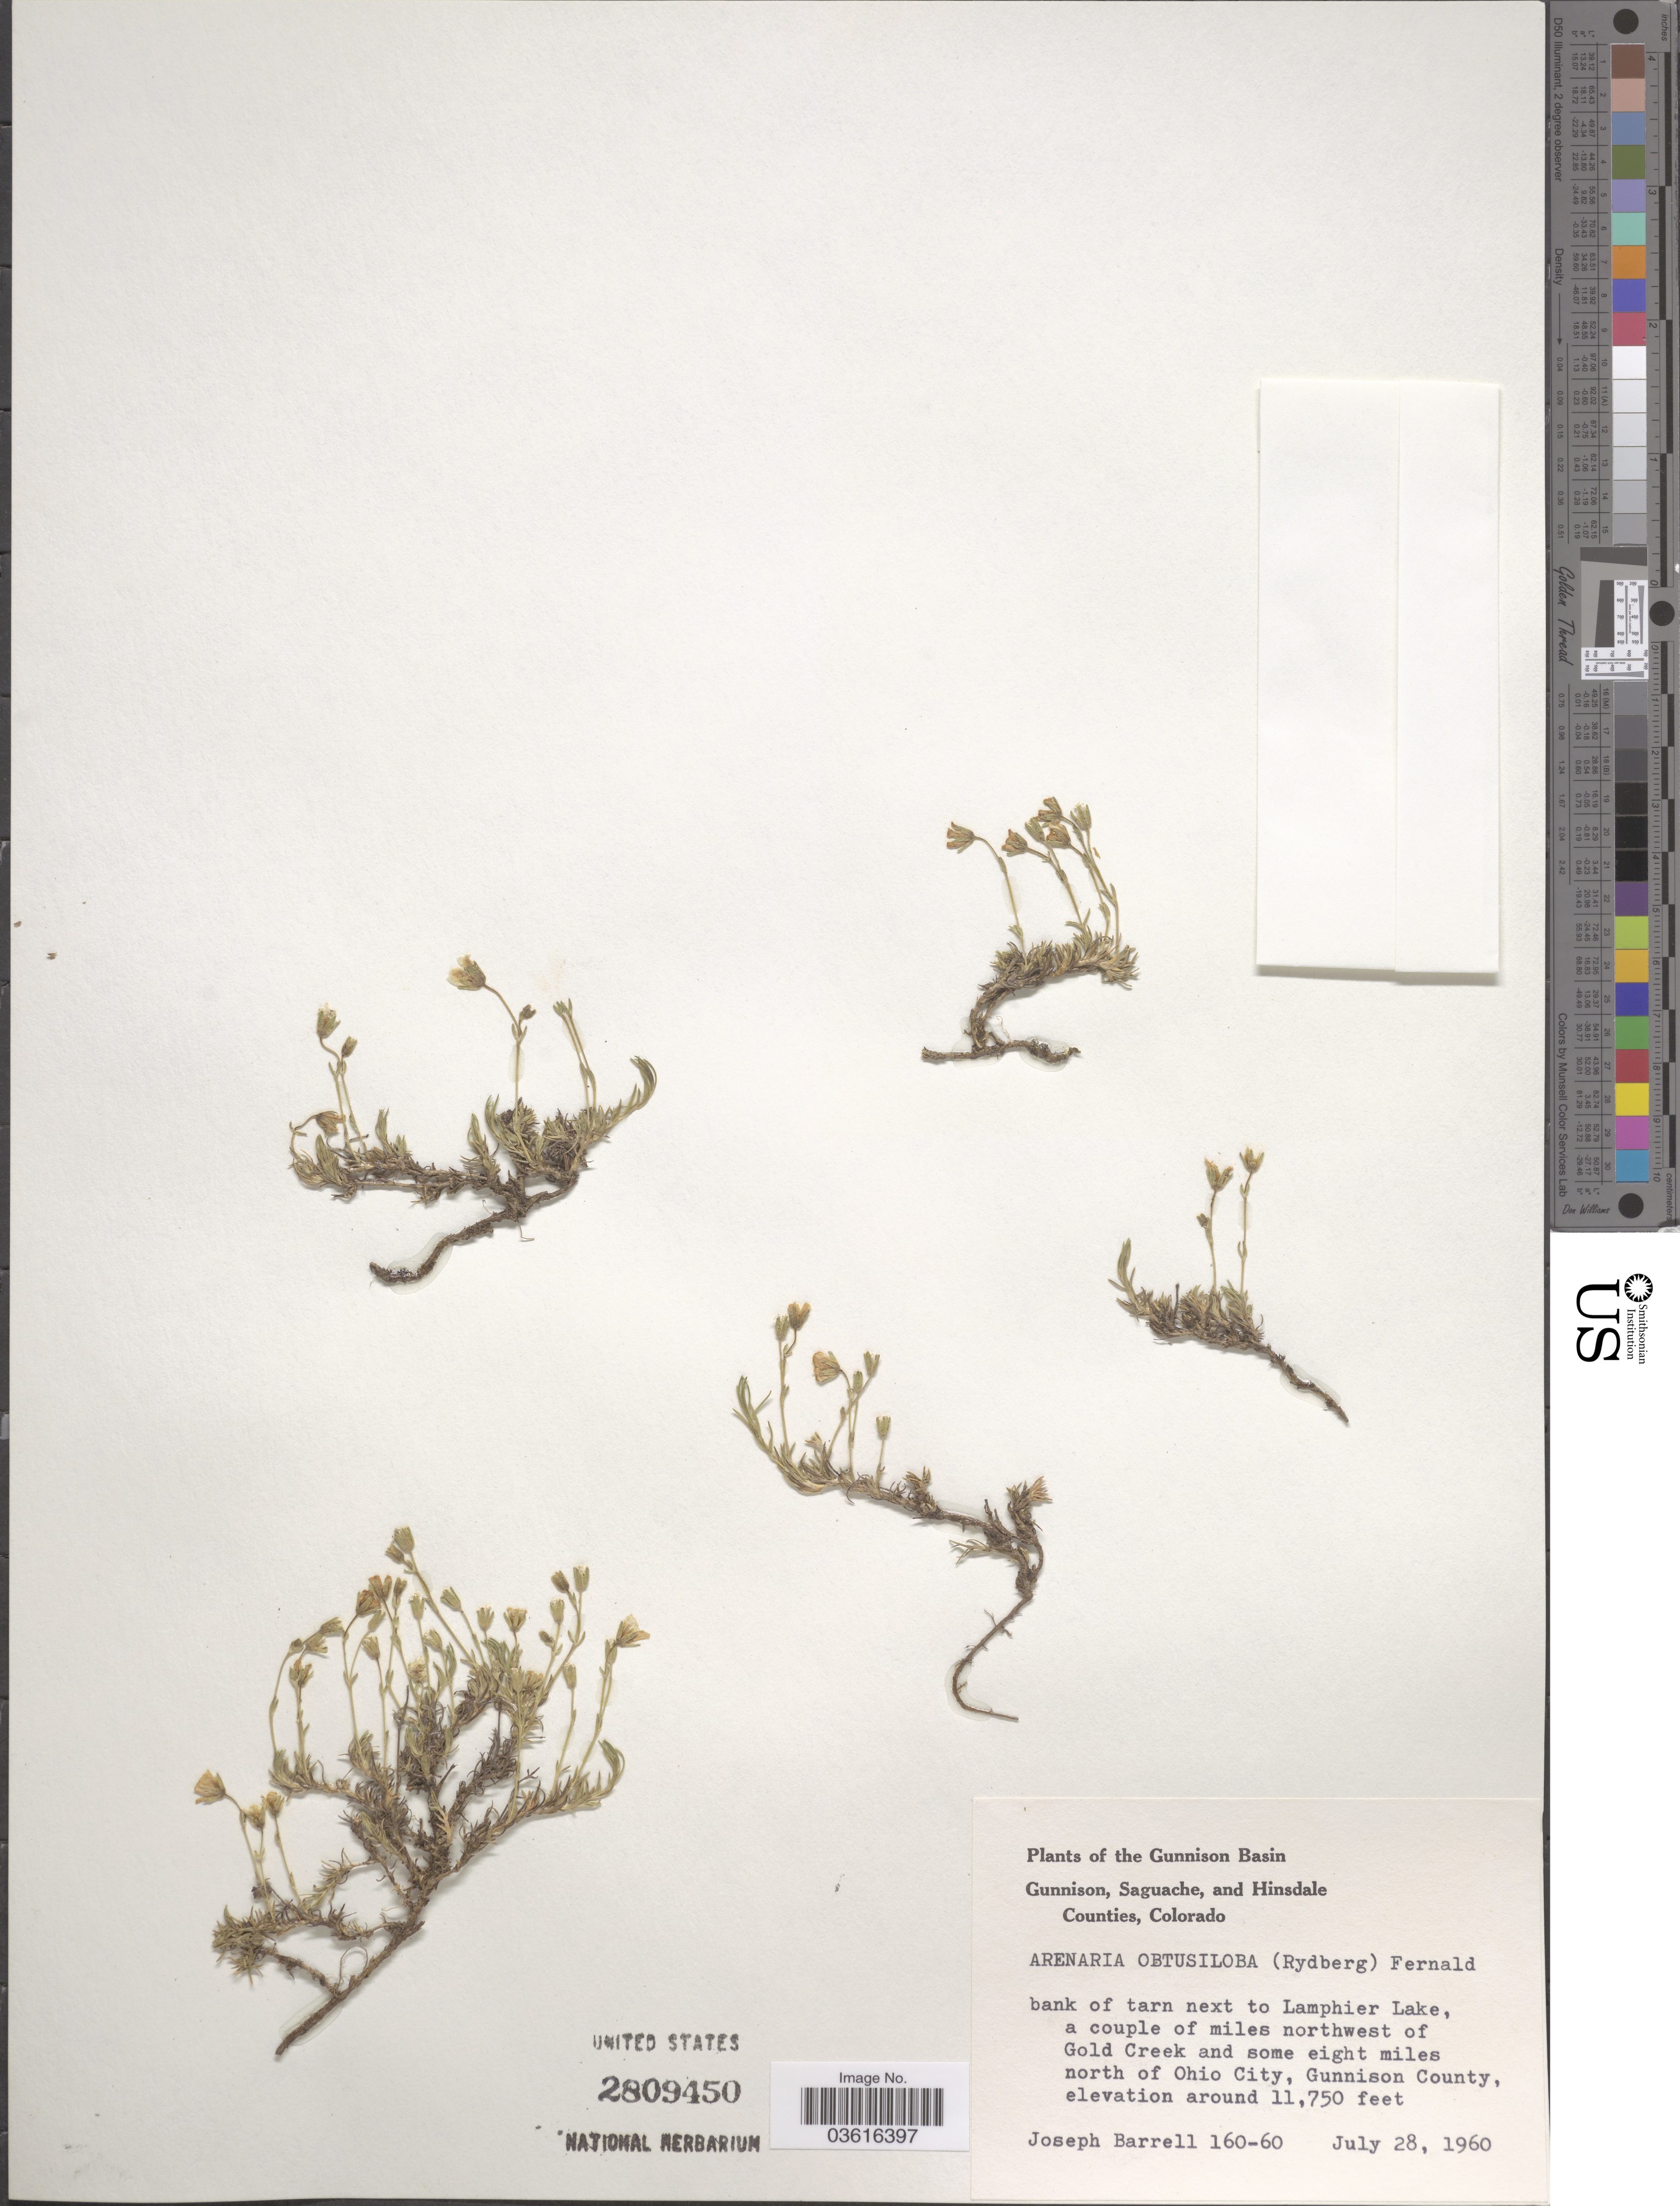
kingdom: Plantae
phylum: Tracheophyta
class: Magnoliopsida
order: Caryophyllales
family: Caryophyllaceae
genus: Cherleria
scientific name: Cherleria obtusiloba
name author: (Rydb.) A.J. Moore & Dillenb.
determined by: Strong, M. T., (US), Smithsonian Institution - National Museum of Natural History (UNITED STATES)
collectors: J. Barrell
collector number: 160-60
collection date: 1960-07-28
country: United States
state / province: Colorado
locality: Gunnison Basin. Bank of tarn next to Lamphier Lake, a couple of miles northwest of Gold creek and some eight miles north of Ohio City, Gunnison County.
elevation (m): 3581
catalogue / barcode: US 2809450